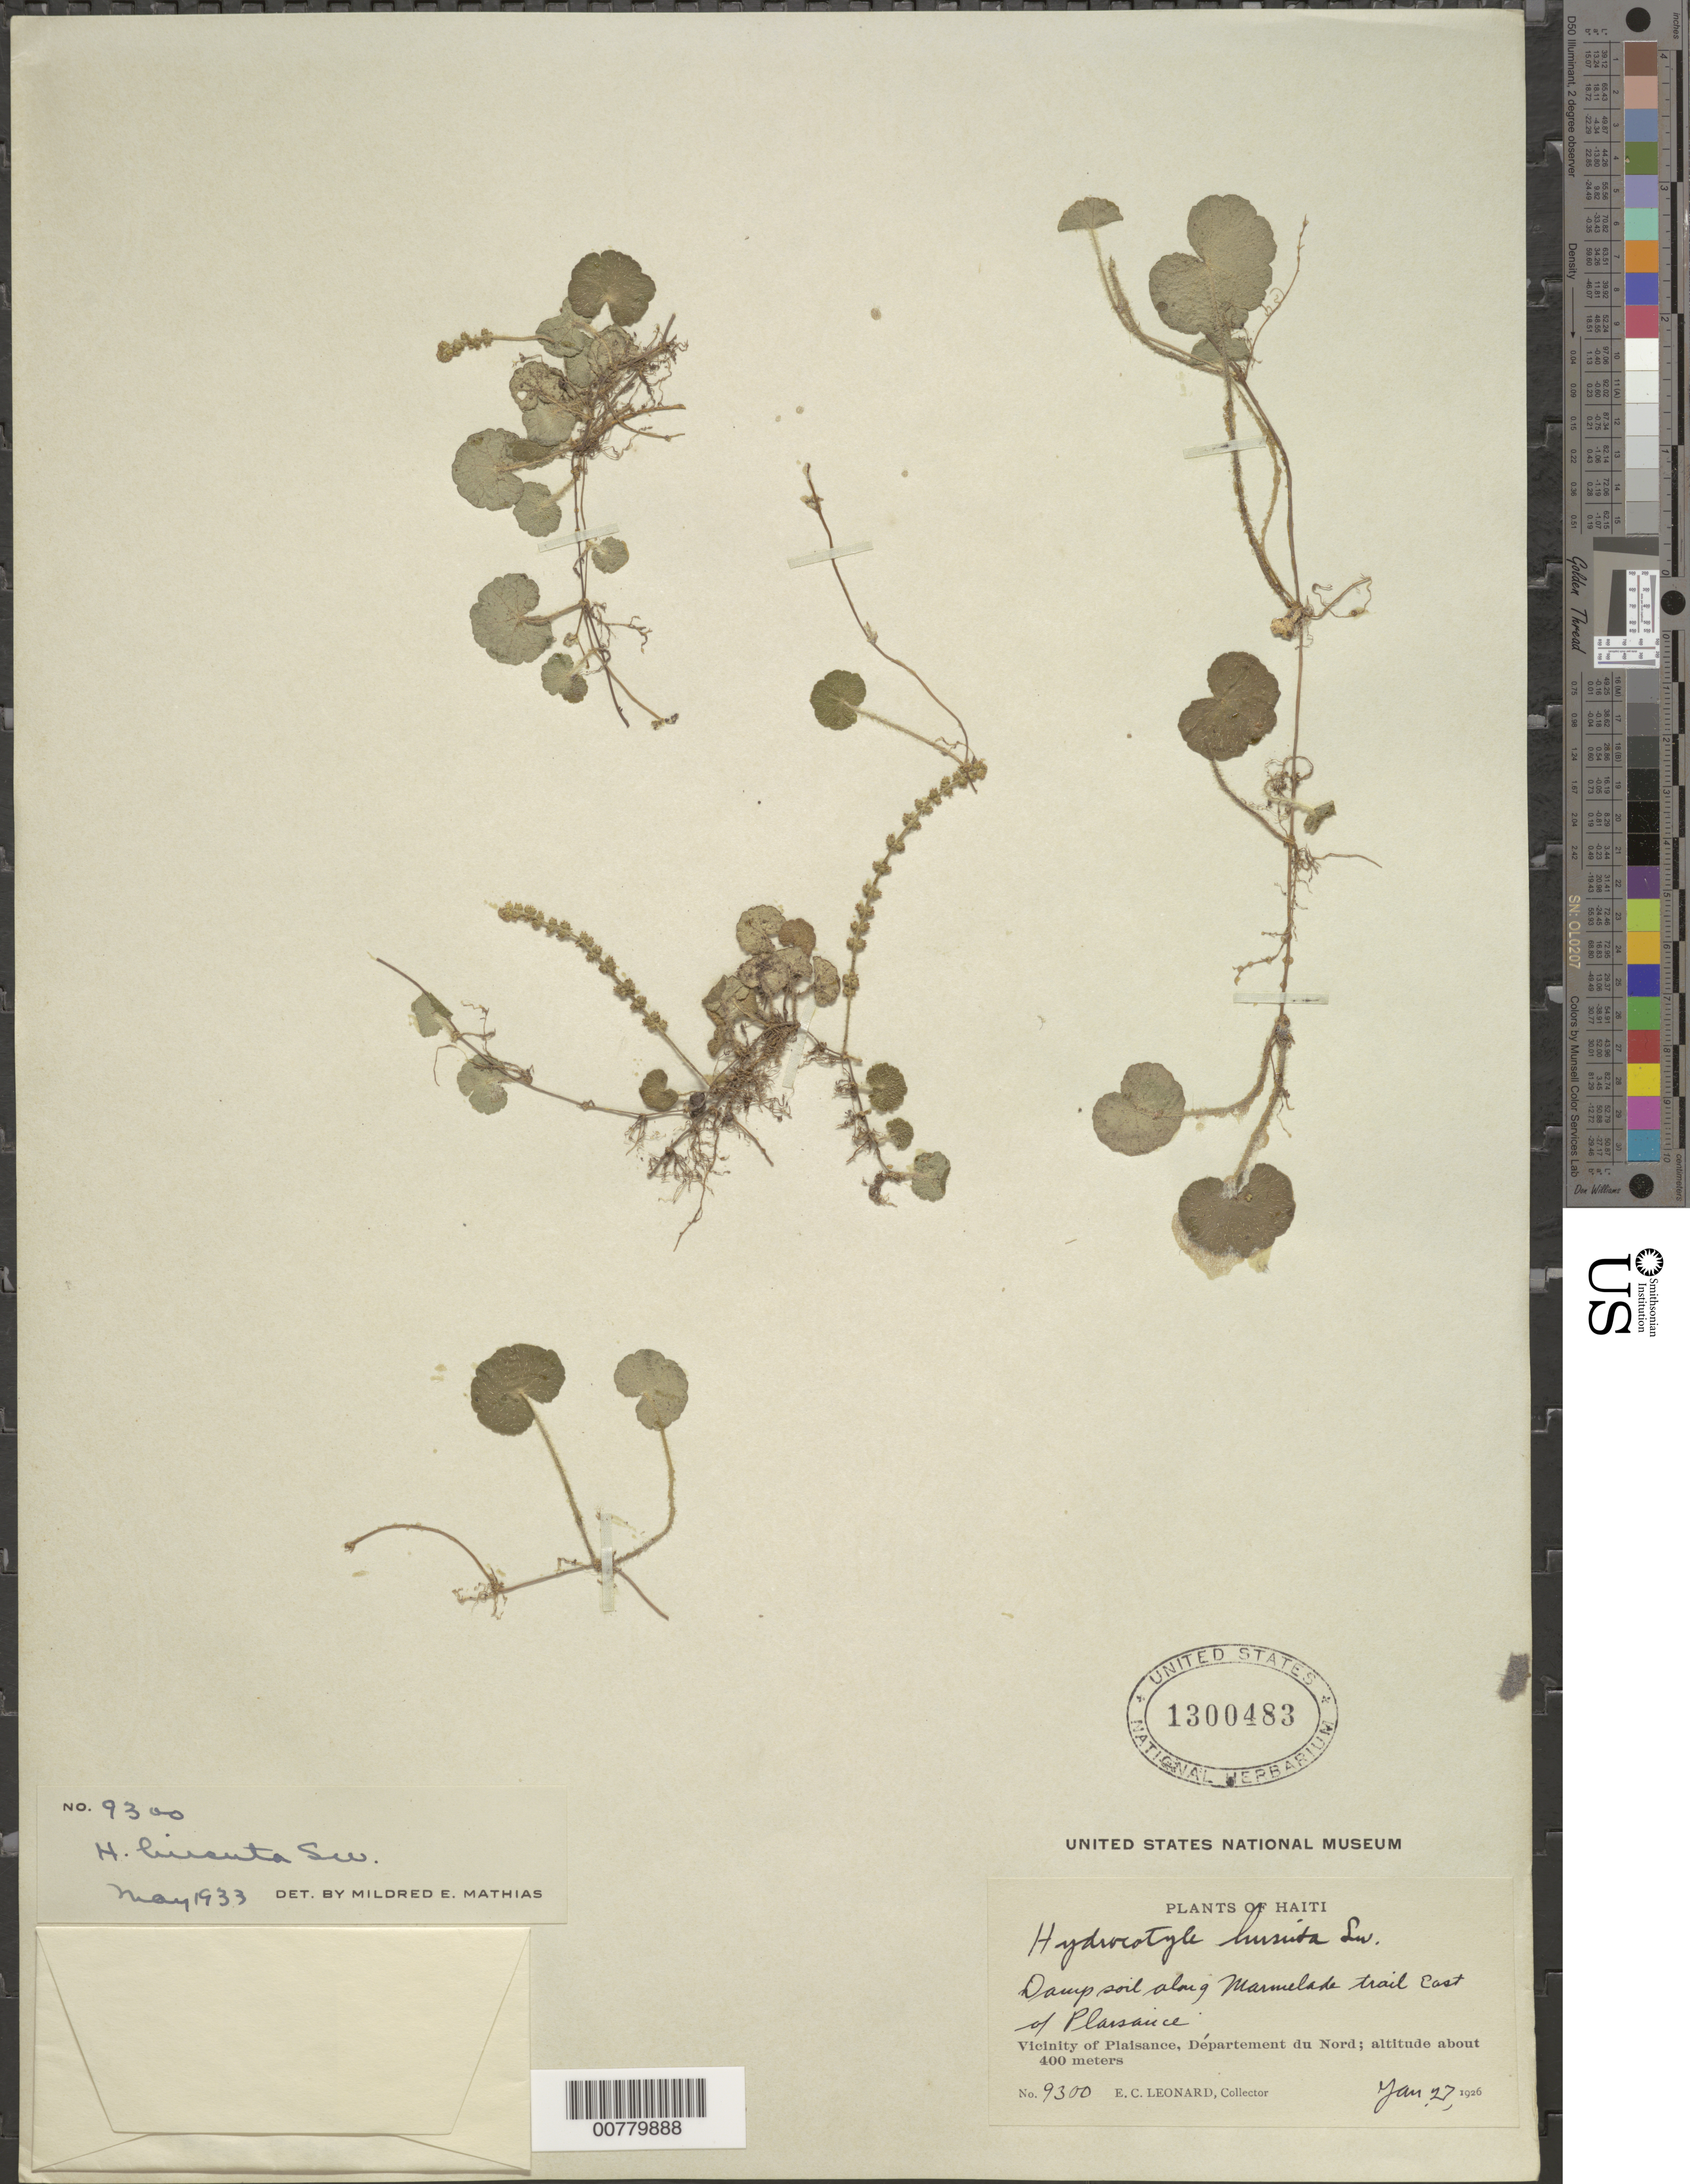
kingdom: Plantae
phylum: Tracheophyta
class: Magnoliopsida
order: Apiales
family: Araliaceae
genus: Hydrocotyle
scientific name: Hydrocotyle hirsuta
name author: Sw.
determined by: Mathias, M. E.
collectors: E. C. Leonard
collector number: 9300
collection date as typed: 27 Jan 1926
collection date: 1926-01-27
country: Haiti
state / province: Nord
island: Hispaniola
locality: Vicinity of Plaisance, along Marmelade trail east of Plaisance.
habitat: Damp soil.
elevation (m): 400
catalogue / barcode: US 1300483